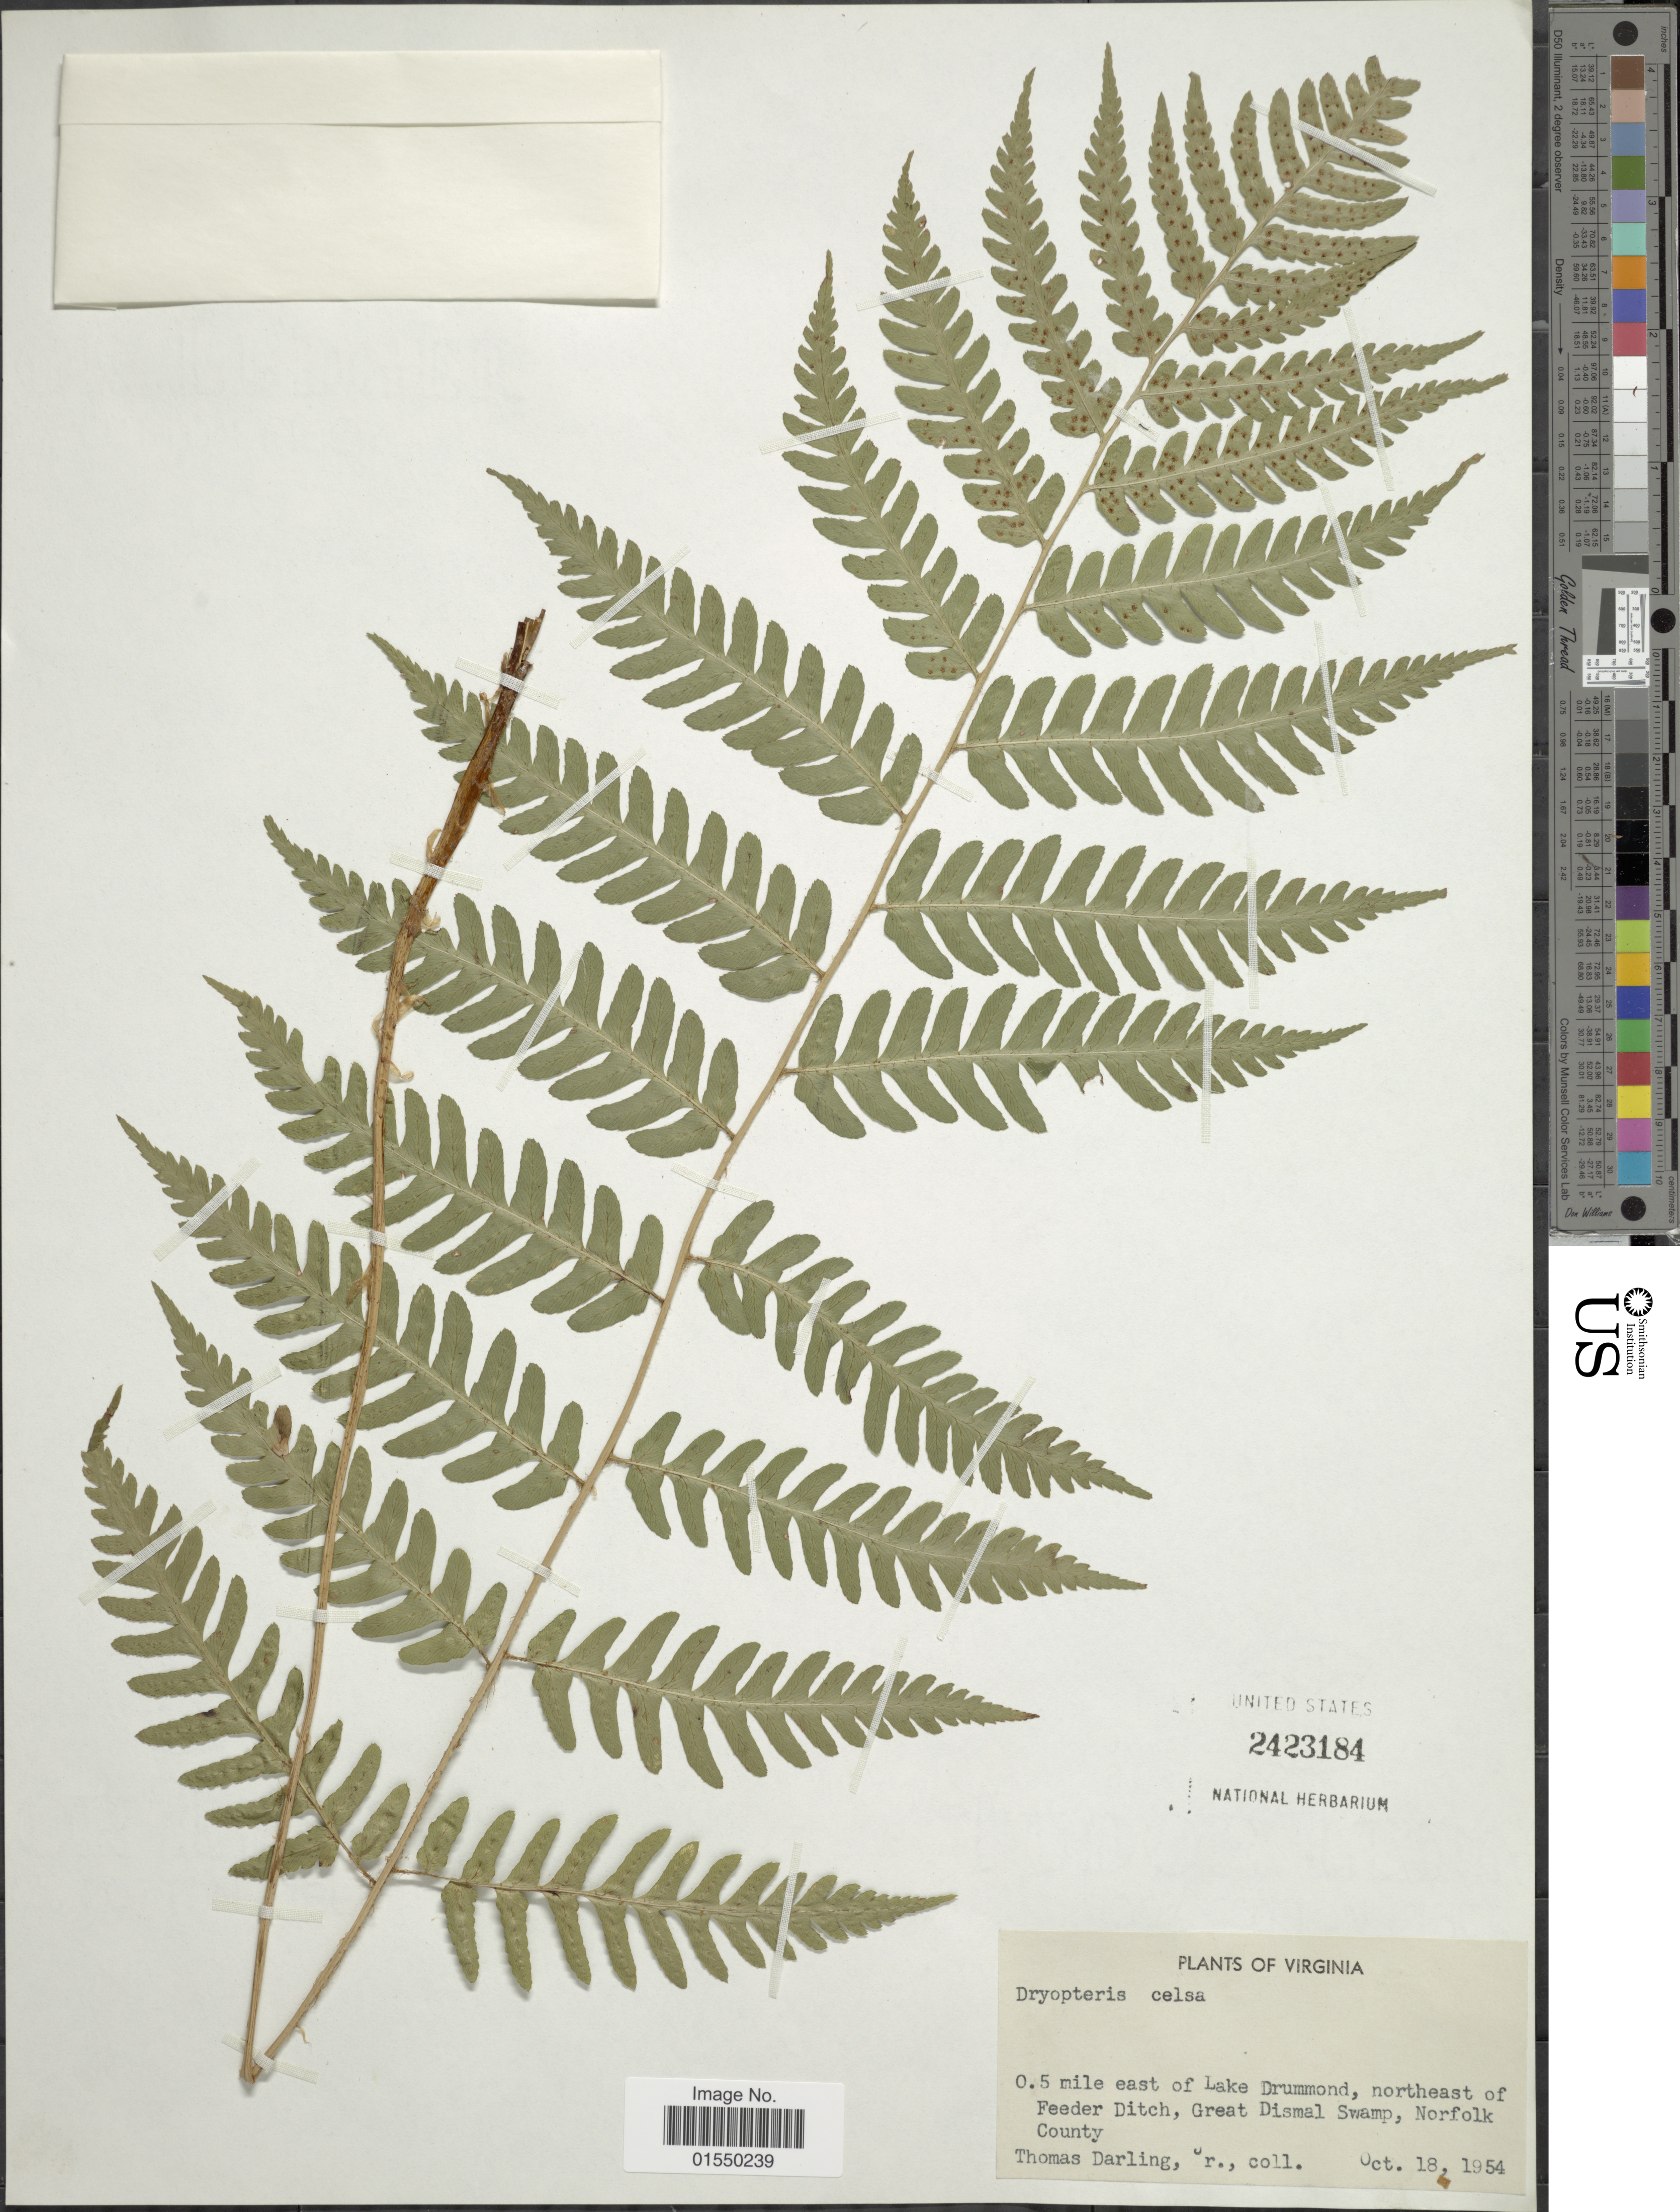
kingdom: Plantae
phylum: Tracheophyta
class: Polypodiopsida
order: Polypodiales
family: Dryopteridaceae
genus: Dryopteris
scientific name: Dryopteris celsa (W. Palmer) Knowlt., W. Palmer & C.L. Pollard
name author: (W. Palmer) Knowlt. et al.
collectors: T. Darling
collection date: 1954-10-18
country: United States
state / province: Virginia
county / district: City of Norfolk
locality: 0.5 mile E of Lake Drummond, NE of Feeder Ditch, Great Dismal Swamp, Norfolk County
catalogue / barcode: US 2423184